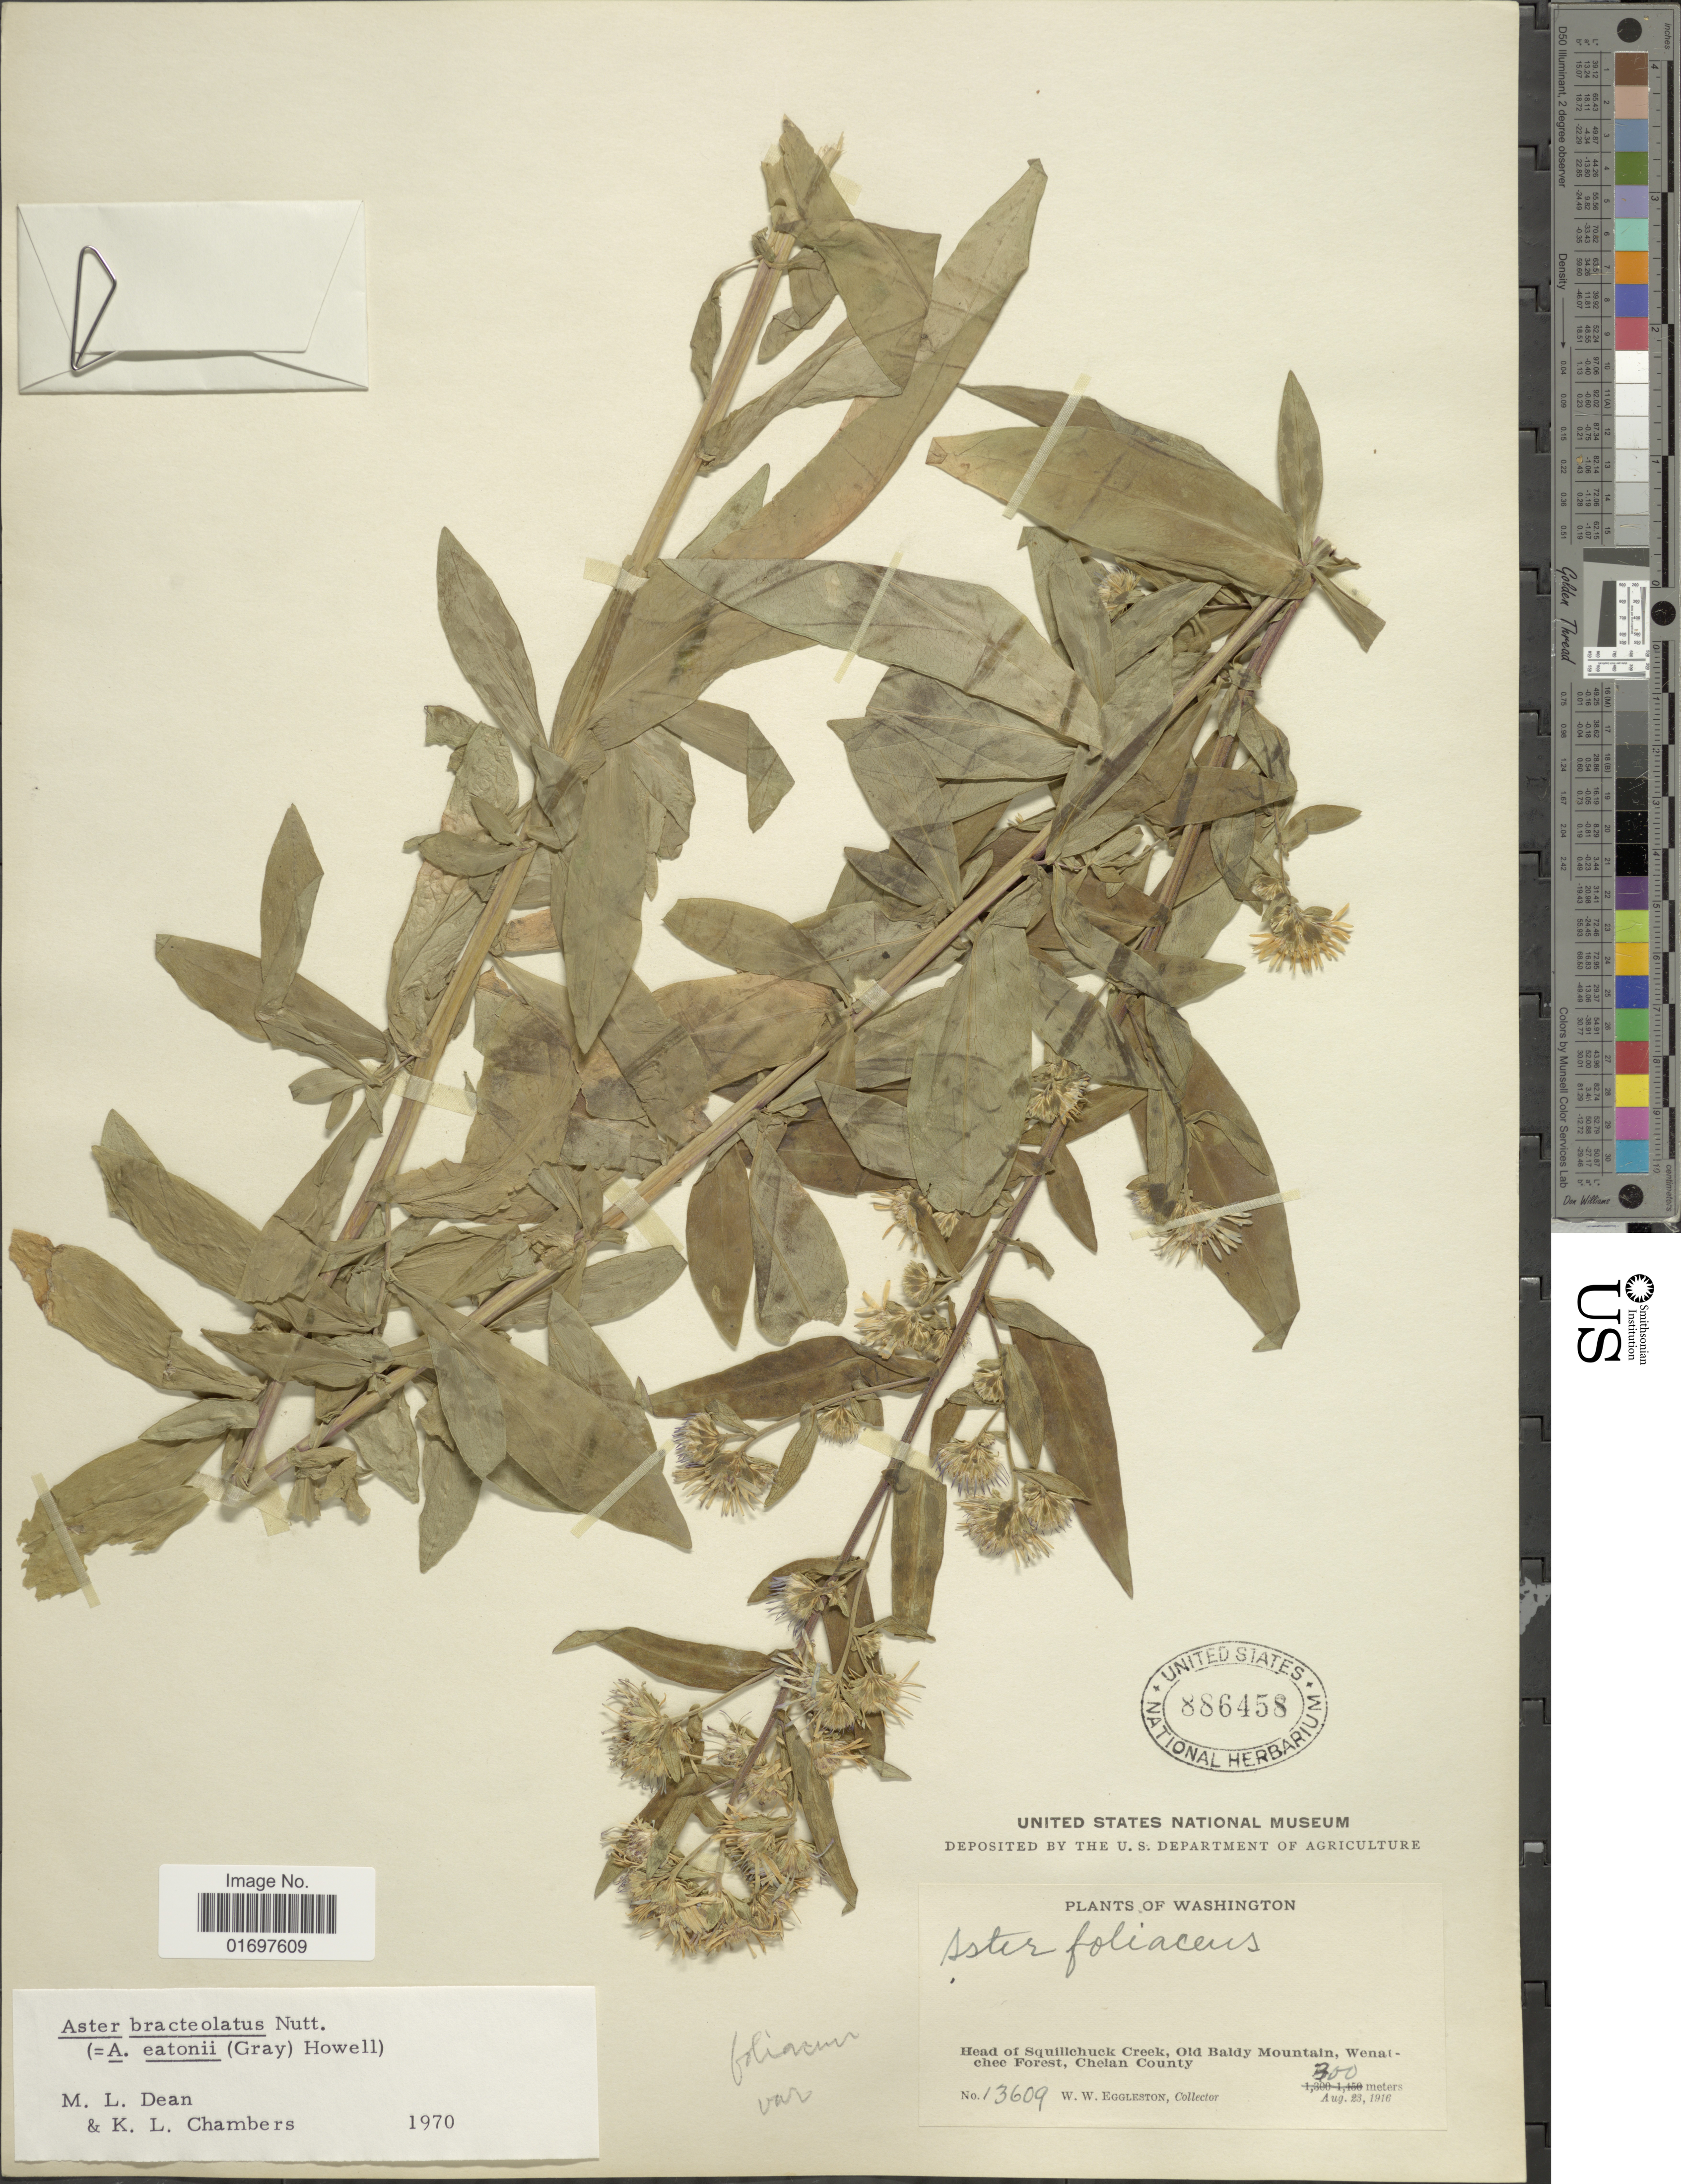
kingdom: Plantae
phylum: Tracheophyta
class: Magnoliopsida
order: Asterales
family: Asteraceae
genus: Symphyotrichum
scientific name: Symphyotrichum bracteolatum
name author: (Nutt.) G.L. Nesom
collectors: W. W. Eggleston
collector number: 13609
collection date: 1916-08-23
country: United States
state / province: Washington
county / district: Chelan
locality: Head of Squillchuck Creek, Old Baldy Mountain, Wenatchee Forest, Chelan County.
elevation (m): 300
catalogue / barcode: US 886458